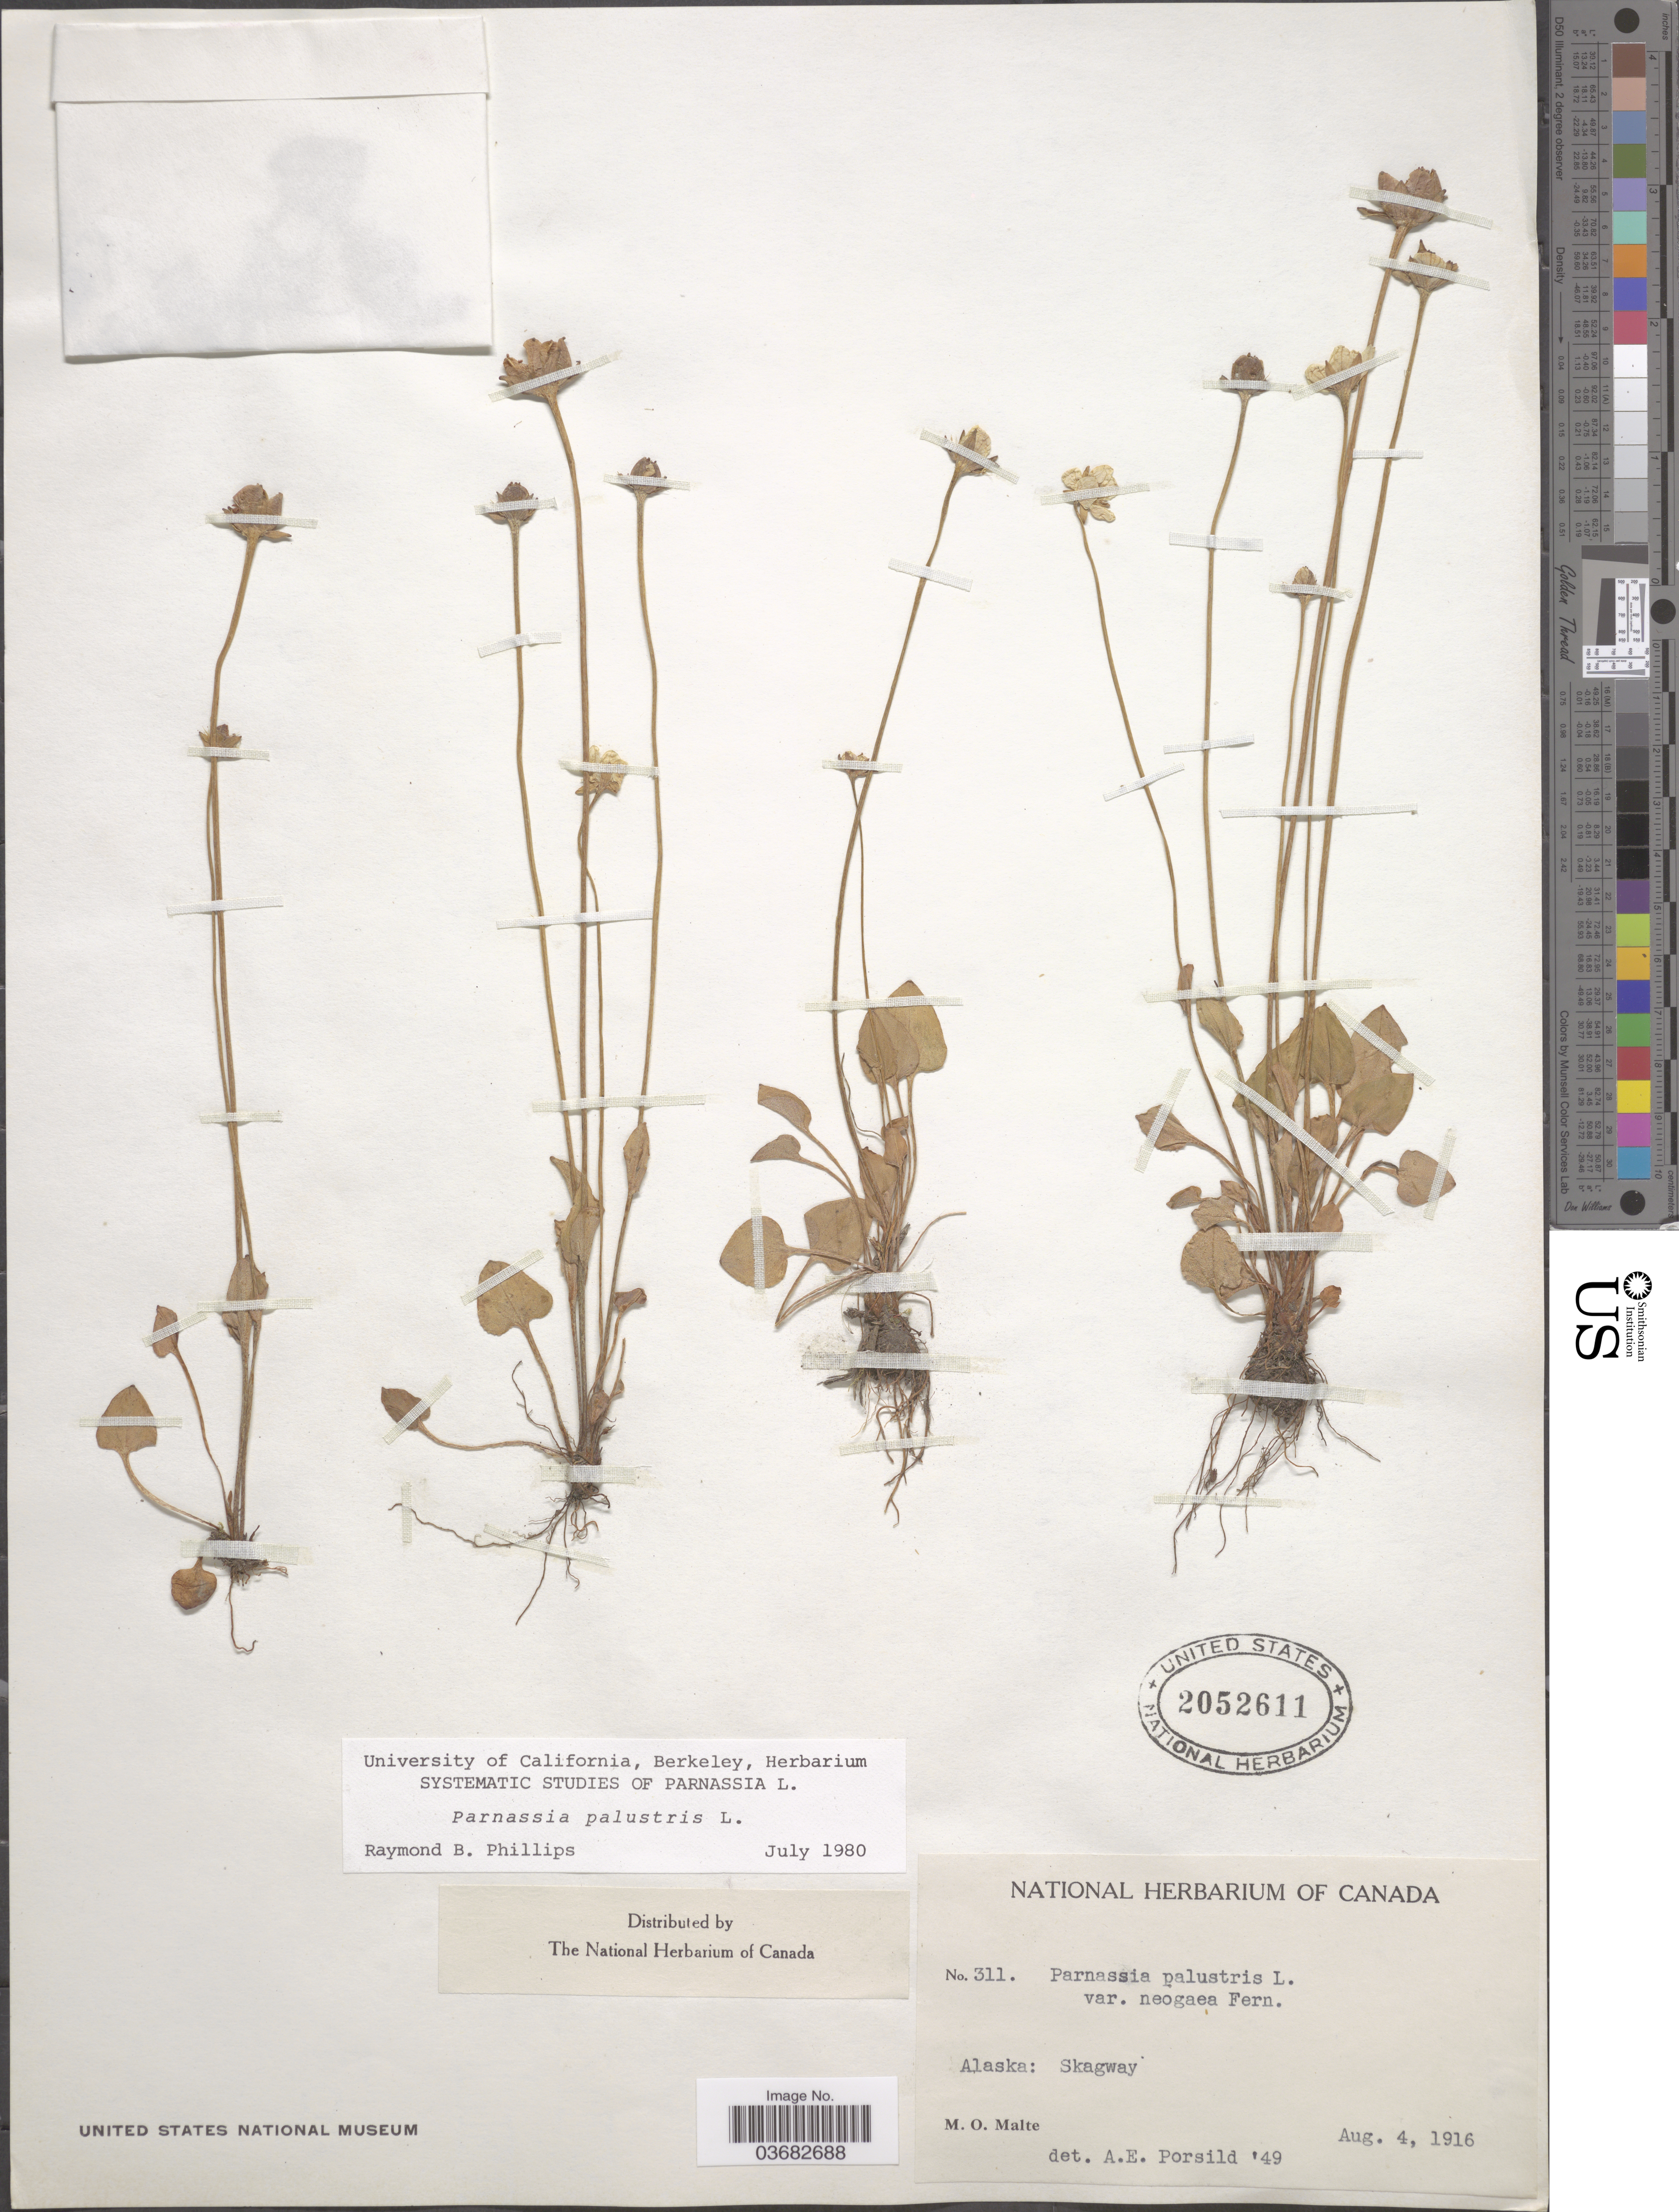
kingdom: Plantae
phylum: Tracheophyta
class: Magnoliopsida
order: Celastrales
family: Parnassiaceae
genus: Parnassia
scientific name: Parnassia palustris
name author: L.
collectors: M. O. Malte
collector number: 311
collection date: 1916-08-04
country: United States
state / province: Alaska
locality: Skagway.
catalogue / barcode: US 2052611